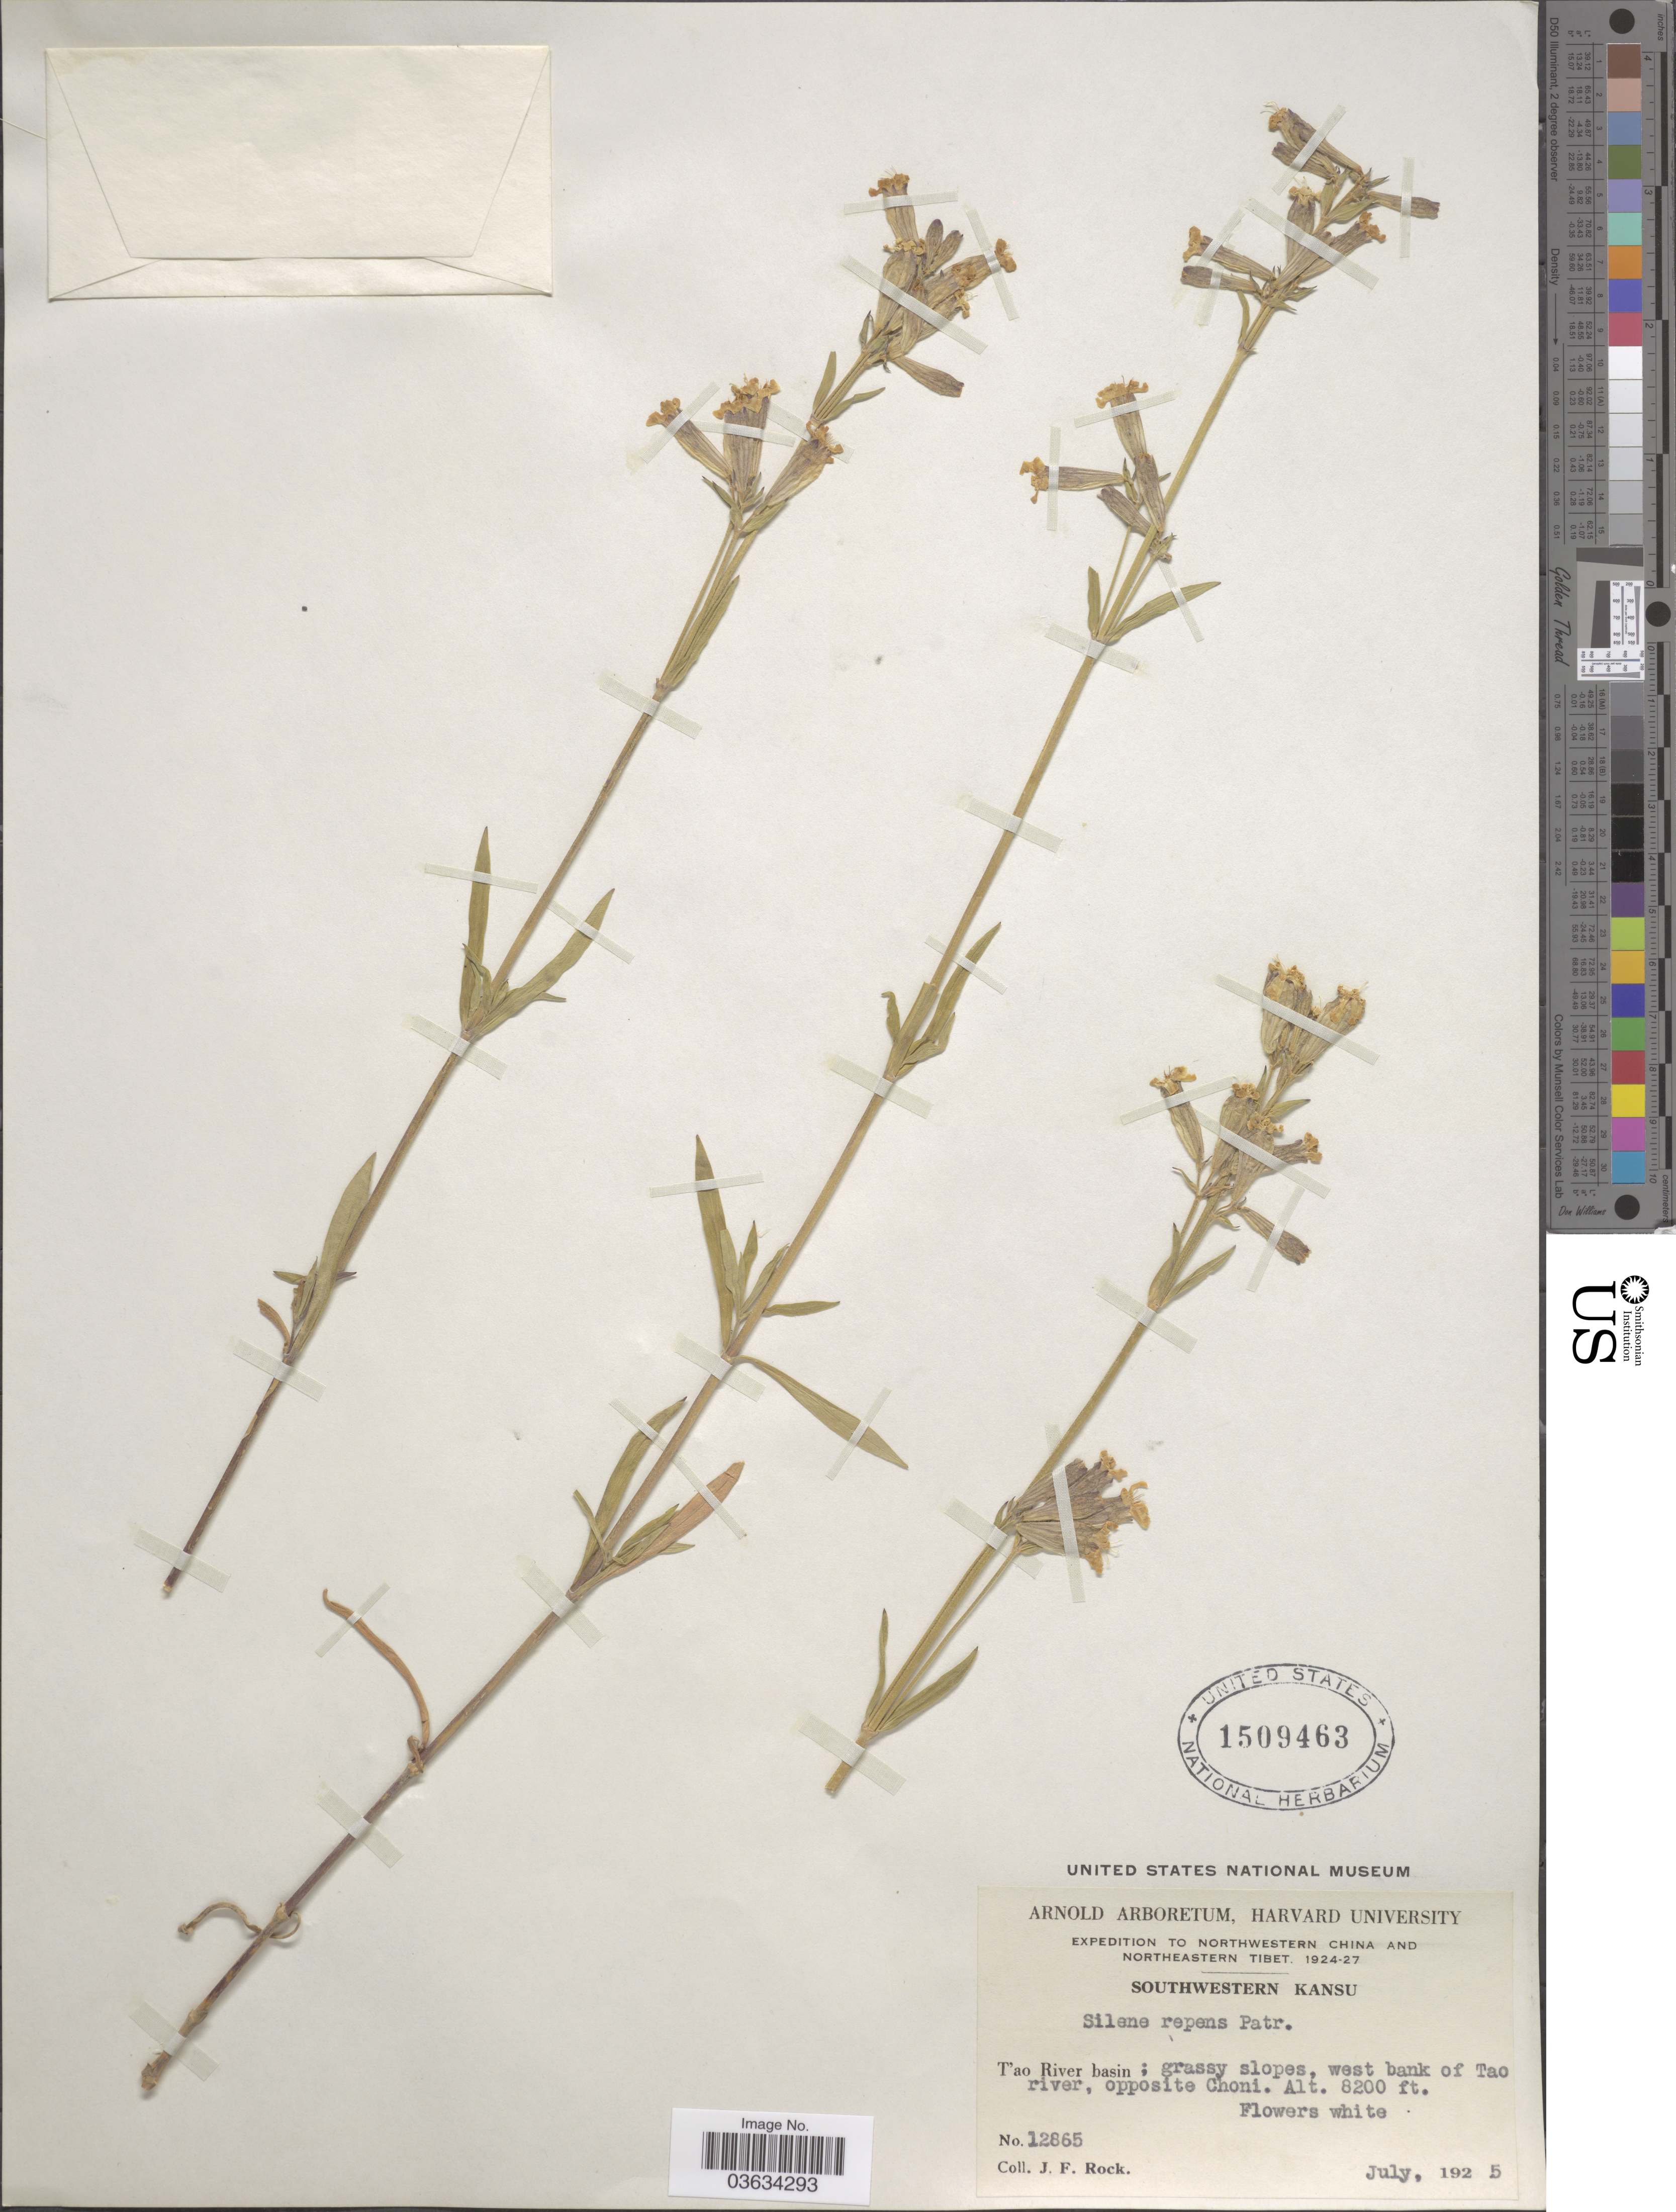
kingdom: Plantae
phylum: Tracheophyta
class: Magnoliopsida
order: Caryophyllales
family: Caryophyllaceae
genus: Silene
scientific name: Silene repens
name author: Patrin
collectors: J. Rock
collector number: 12865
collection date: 1925-07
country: China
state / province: Gansu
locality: Northwestern China. Southwestern Kansu. T'ao River basin: grassy slopes, west bank of Tao river, opposite Choni.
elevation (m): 2499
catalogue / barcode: US 1509463